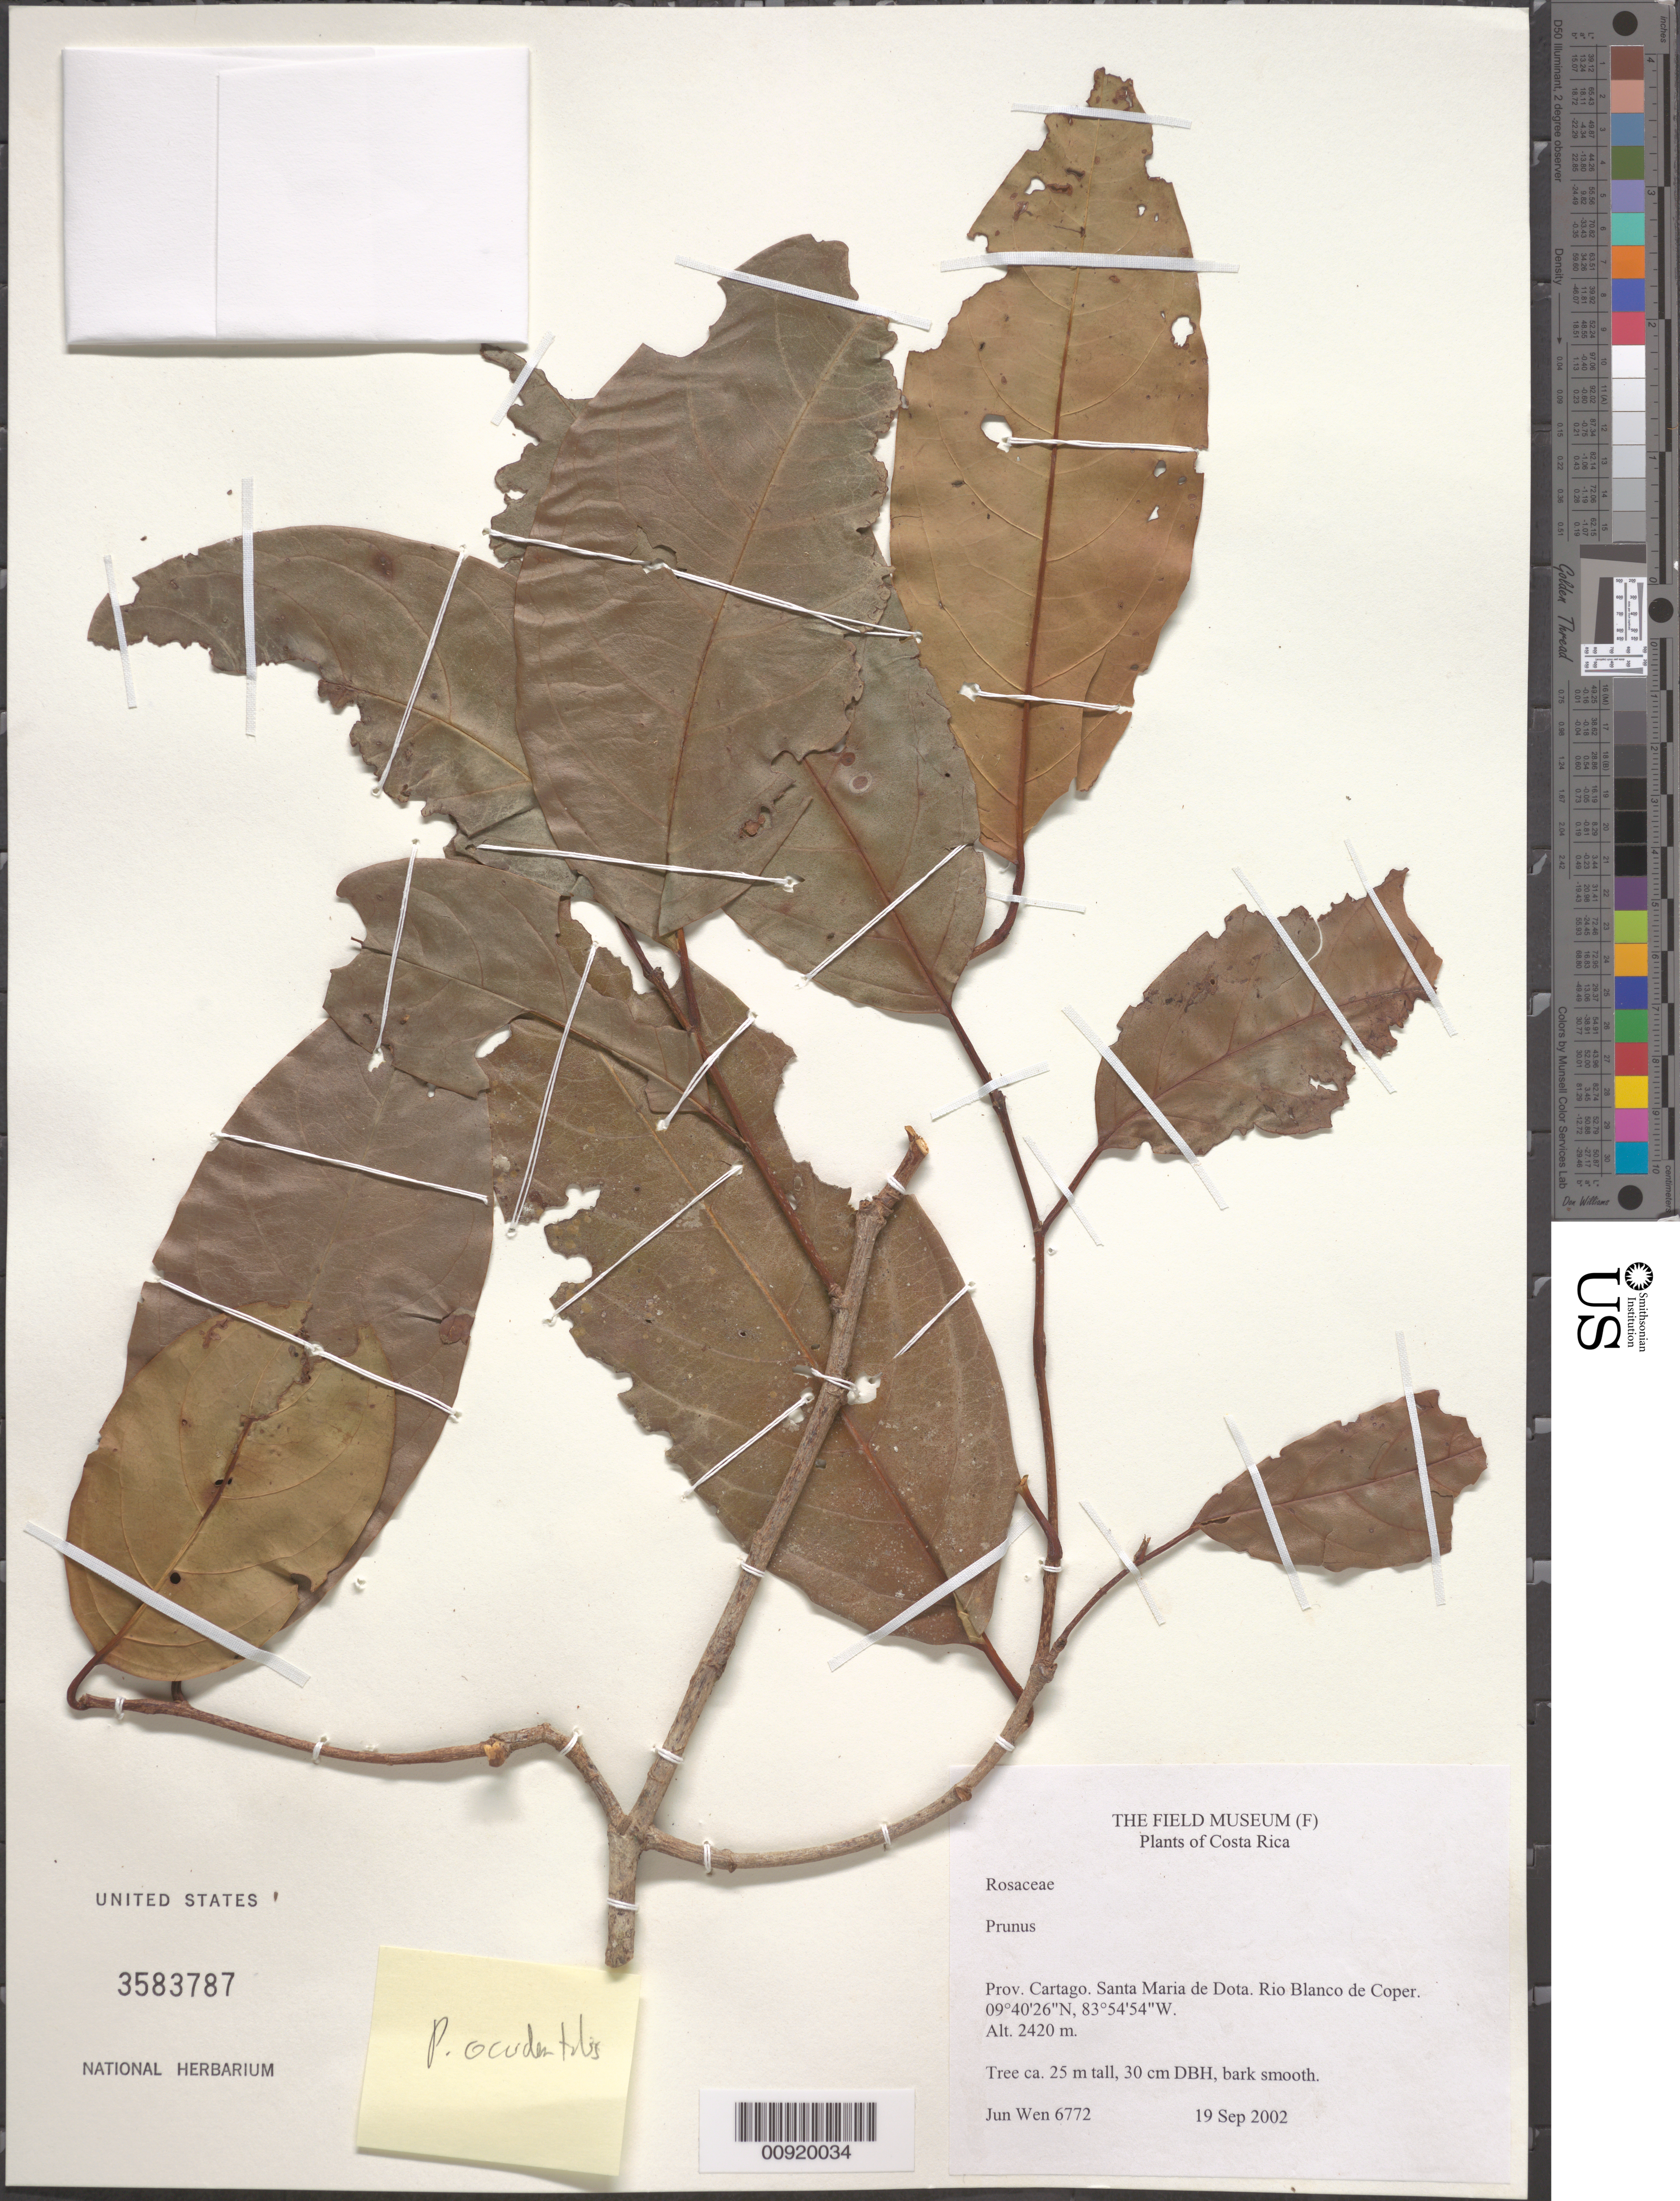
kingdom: Plantae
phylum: Tracheophyta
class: Magnoliopsida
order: Rosales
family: Rosaceae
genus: Prunus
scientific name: Prunus occidentalis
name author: Sw.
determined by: Pérez-Zabala, Jorge A.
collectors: J. Wen & R. Aguilar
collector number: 6772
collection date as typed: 19 Sep 2002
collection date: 2002-09-19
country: Costa Rica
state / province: Cartago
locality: Santa Maria de Dota. Rio Blanco de Coper.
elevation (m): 2420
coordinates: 9 40 26 N, 83 54 54 W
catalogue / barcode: US 3583787